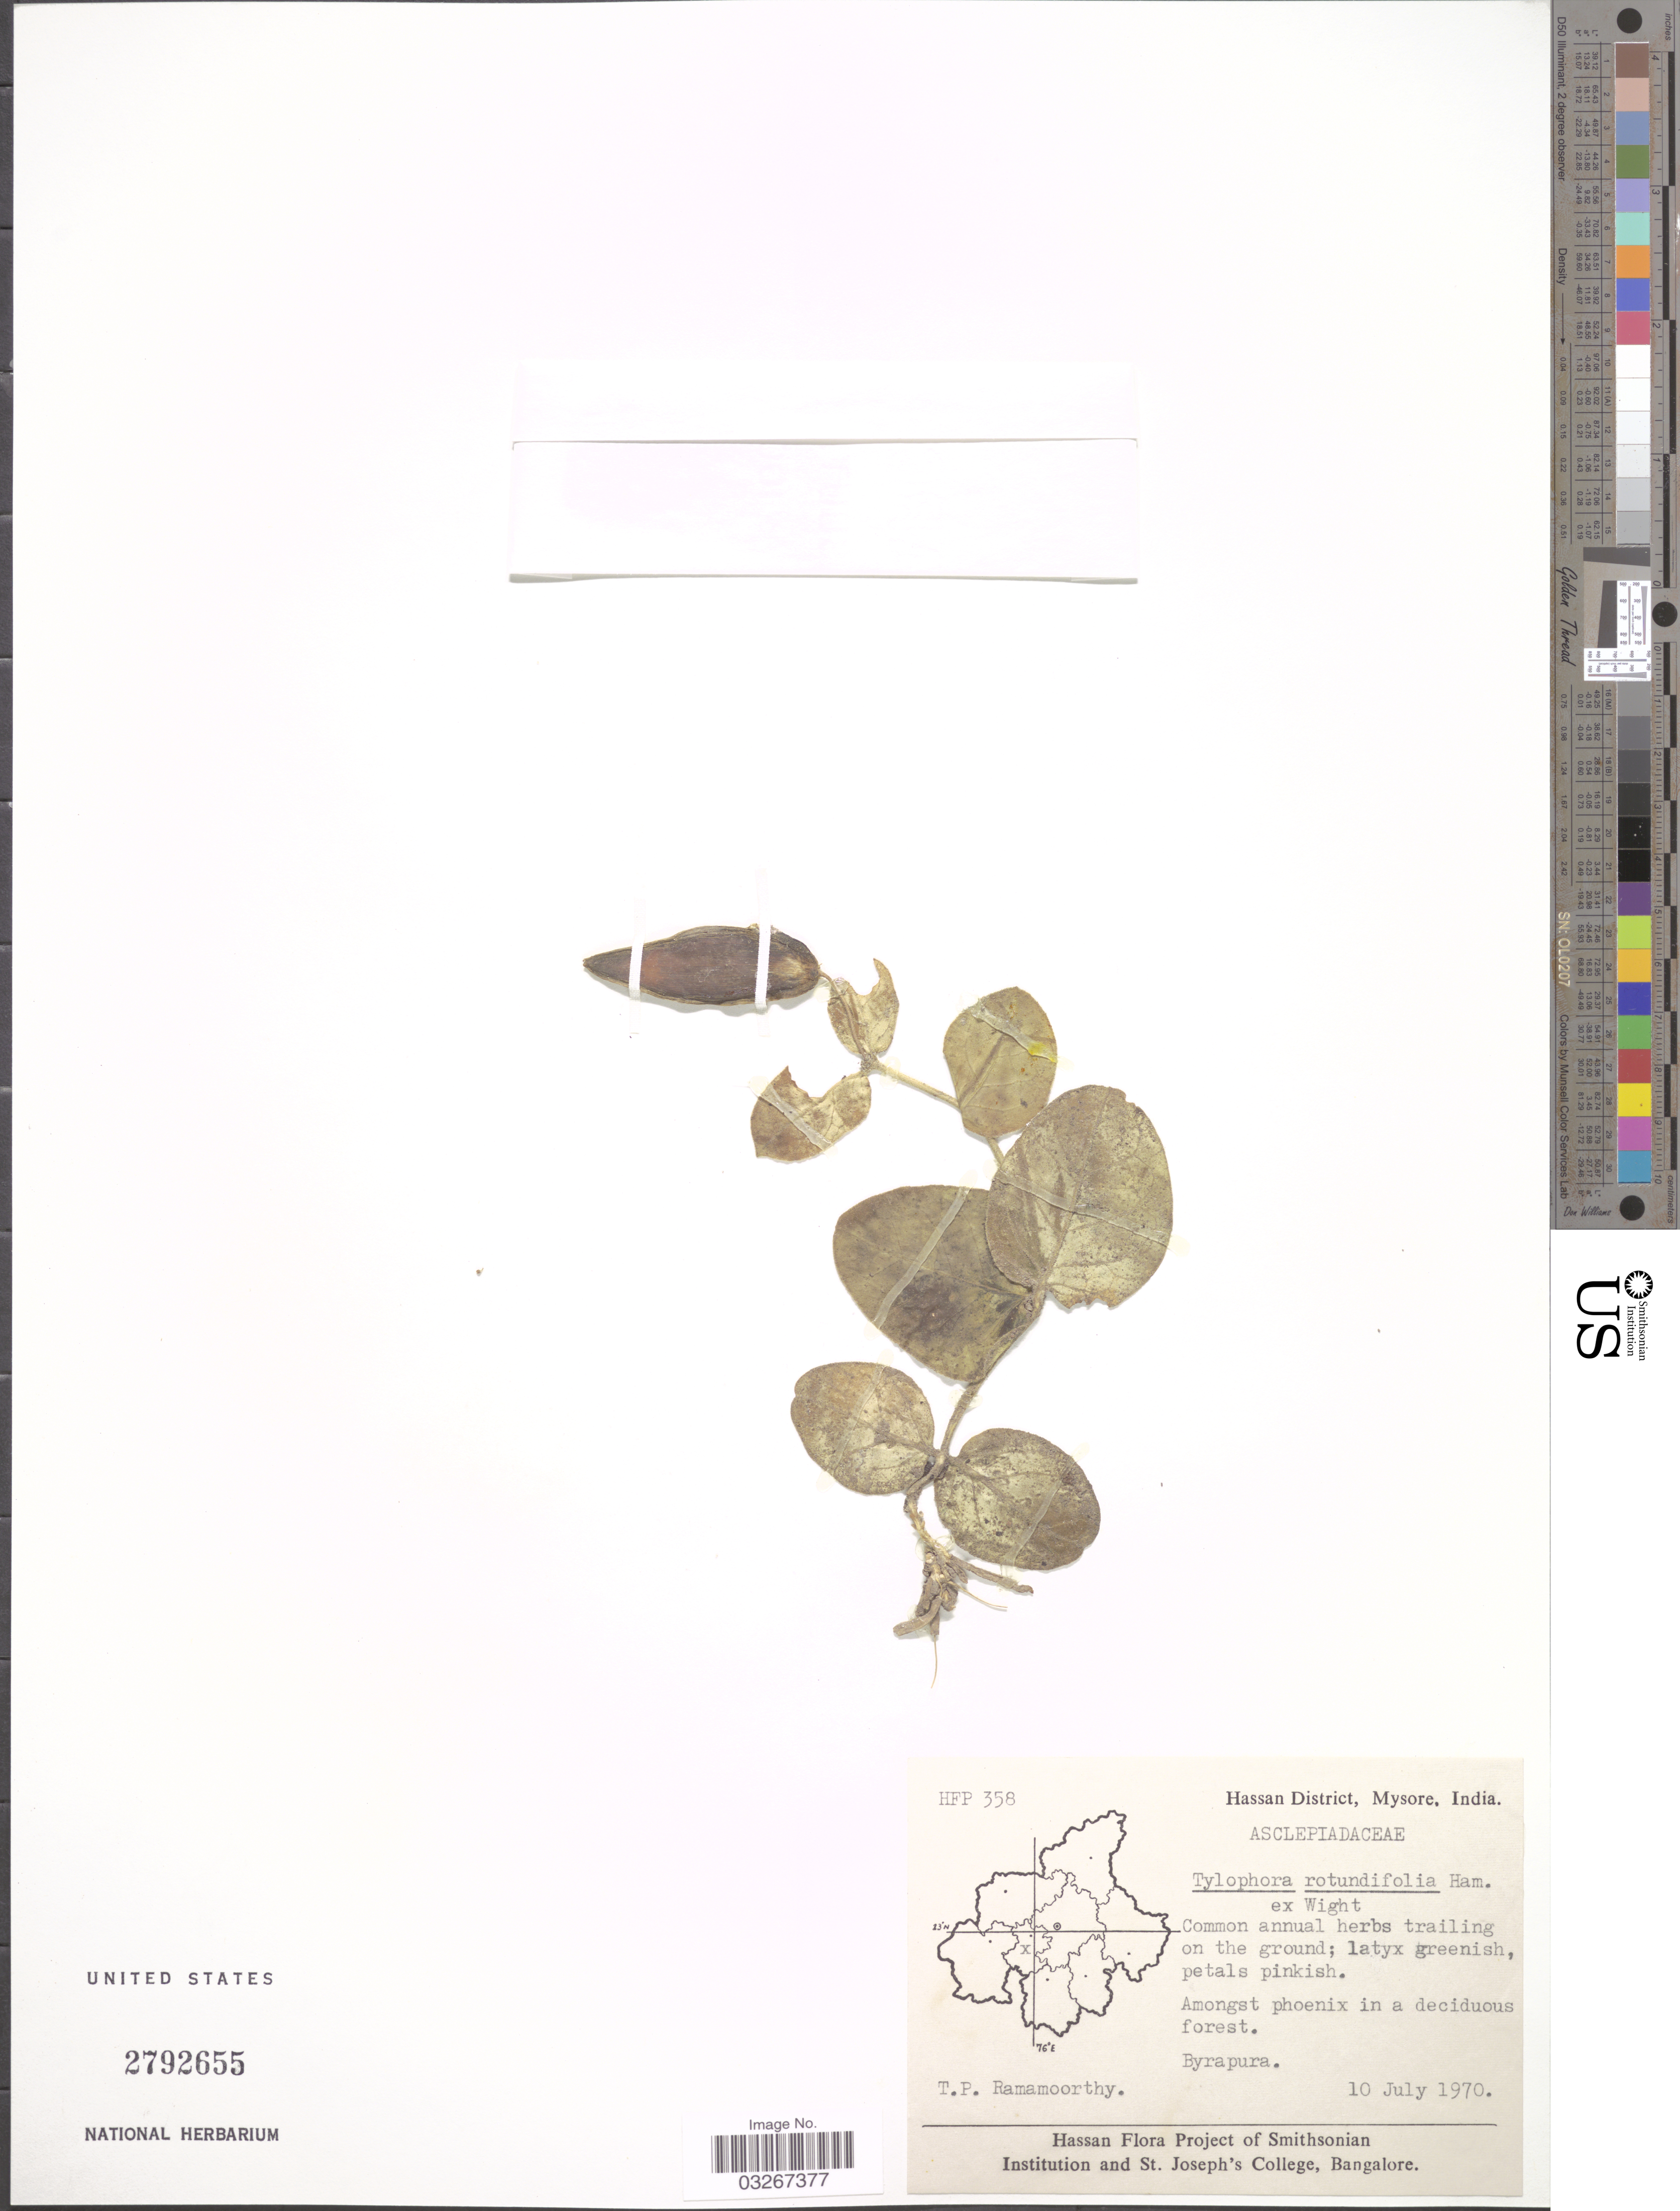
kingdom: Plantae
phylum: Tracheophyta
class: Magnoliopsida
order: Gentianales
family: Apocynaceae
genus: Tylophora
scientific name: Tylophora rotundifolia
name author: Buch.-Ham. ex Wight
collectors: T. P. Ramamoorthy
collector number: HFP 358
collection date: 1970-07-10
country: India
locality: Hassan District, Mysore. Byrapura.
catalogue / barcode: US 2792655